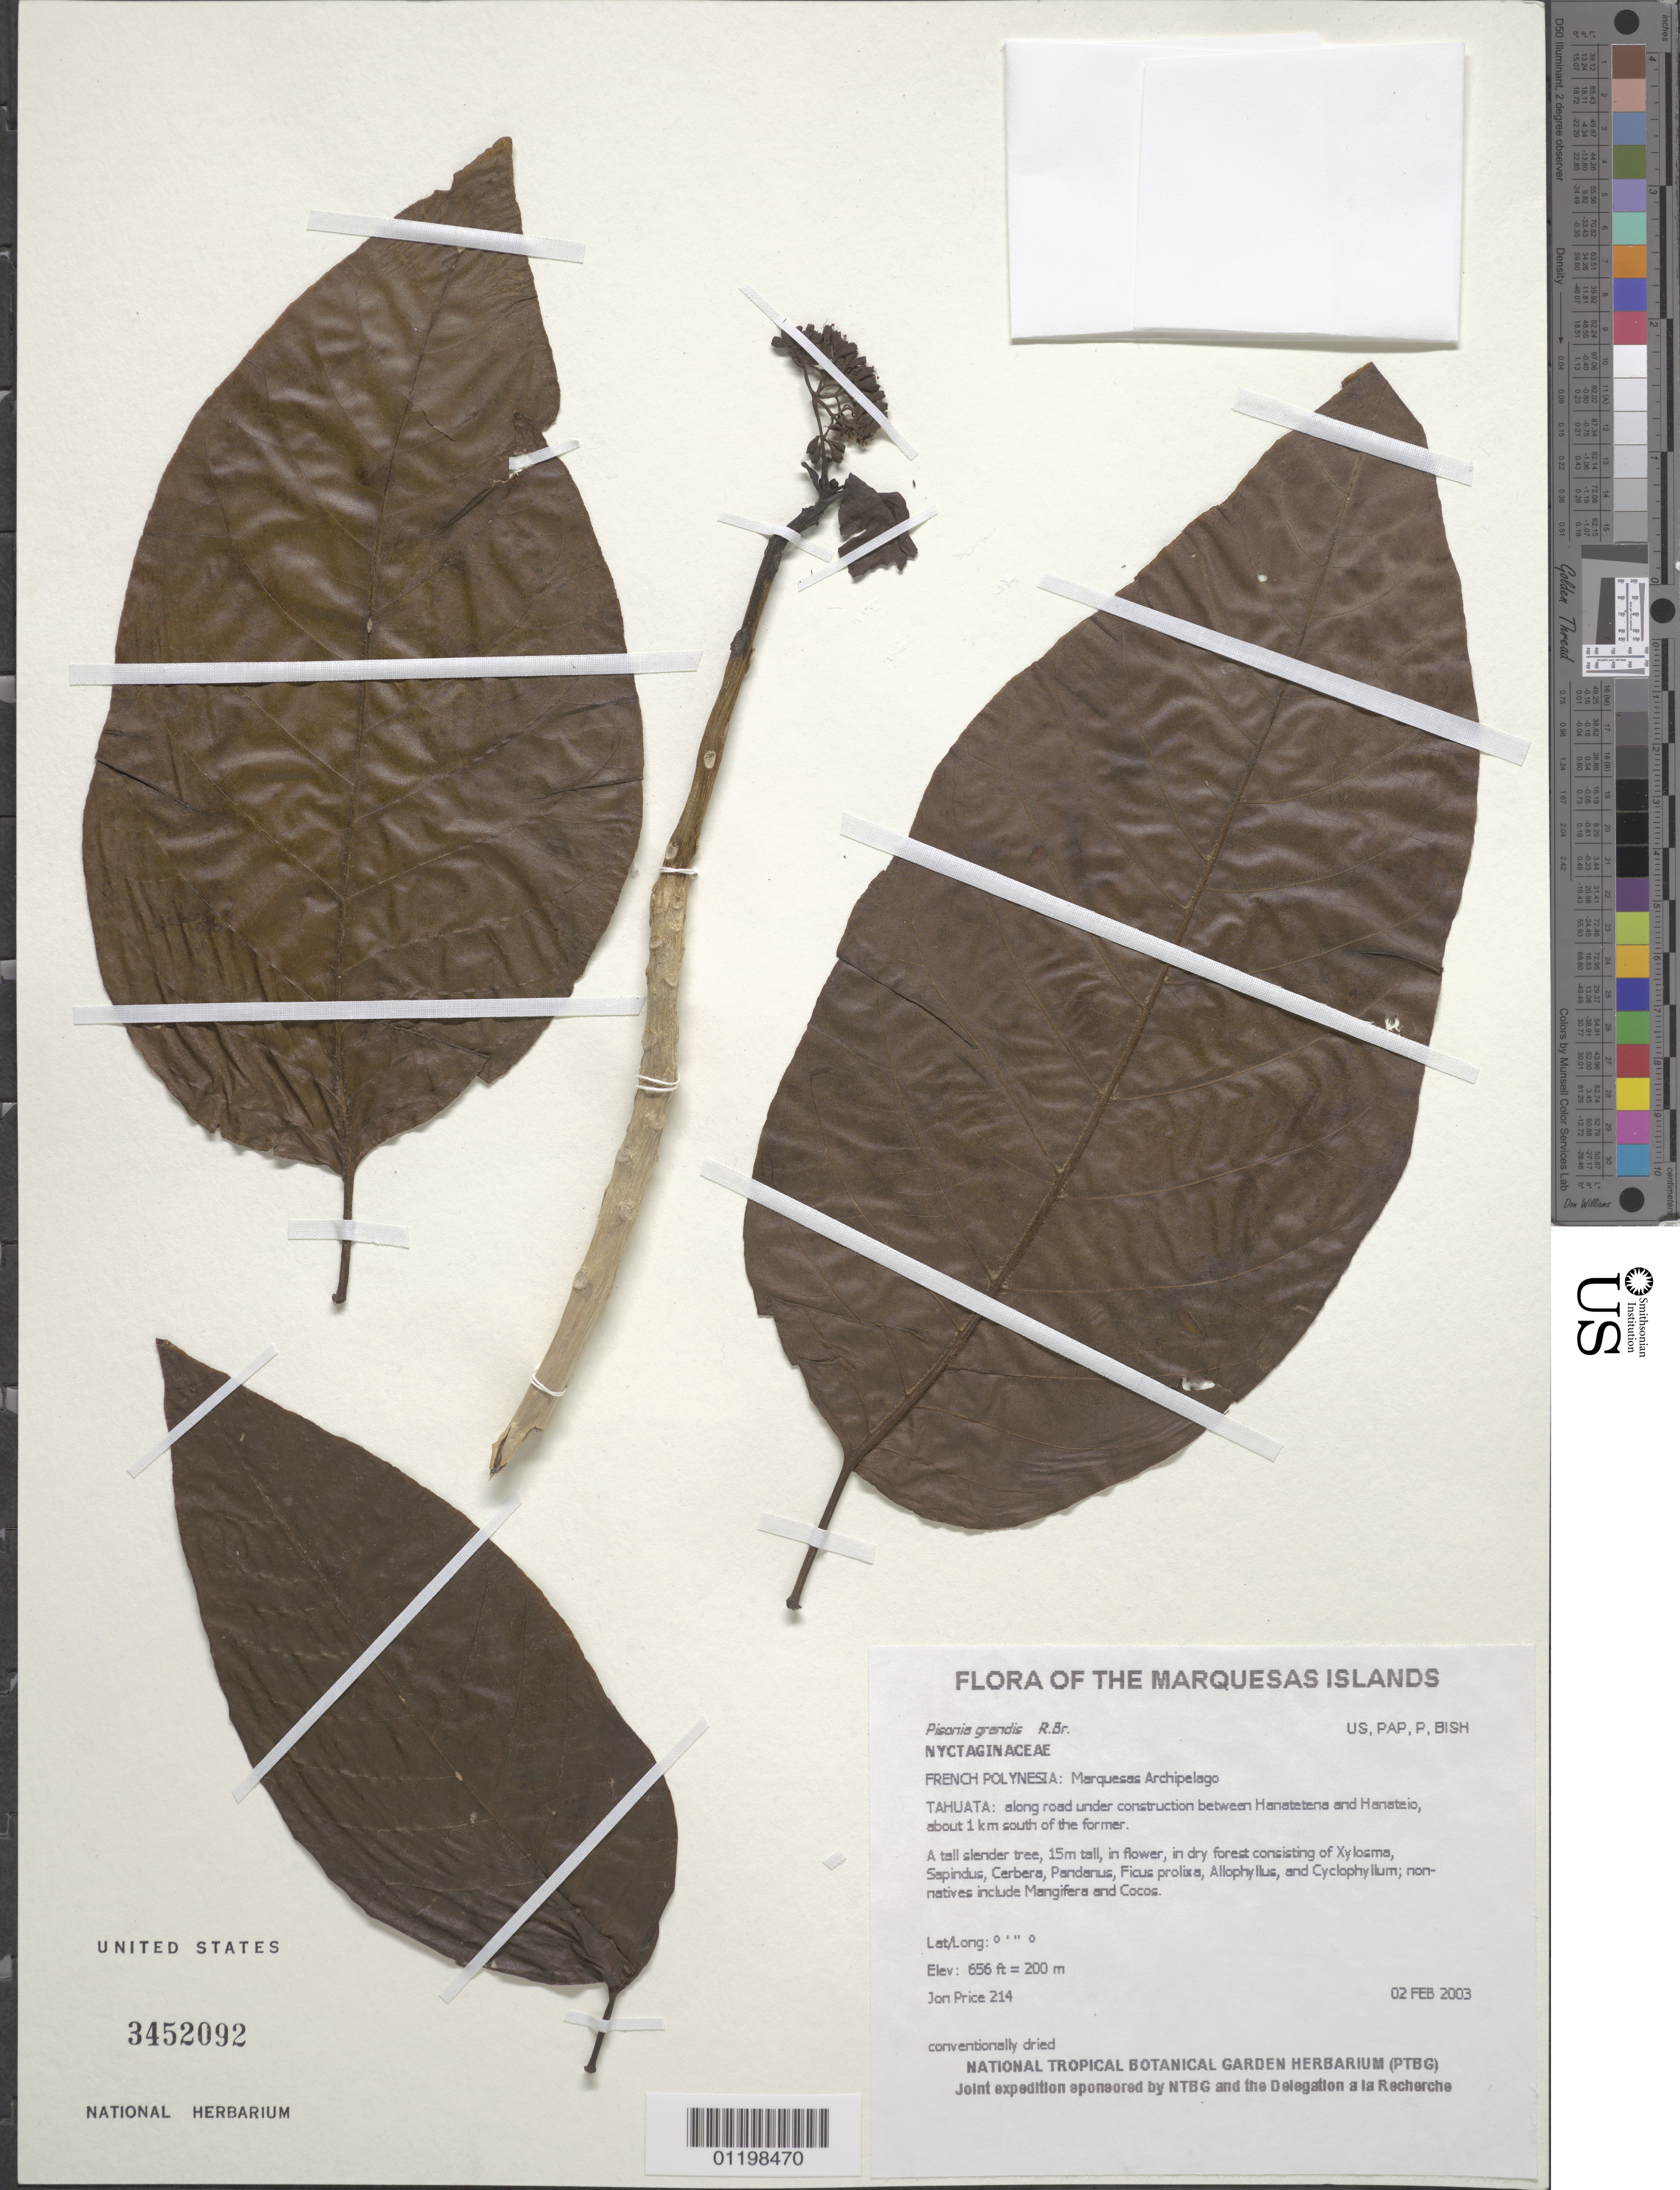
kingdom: Plantae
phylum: Tracheophyta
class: Magnoliopsida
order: Caryophyllales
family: Nyctaginaceae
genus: Pisonia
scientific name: Pisonia grandis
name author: R. Br.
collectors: J. Price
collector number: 214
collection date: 2003-02-02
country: French Polynesia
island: Tahuata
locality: Along road under construction between Hanatetena and Hanateio, about 1 km south of the former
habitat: In dry forest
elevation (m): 200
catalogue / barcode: US 3452092